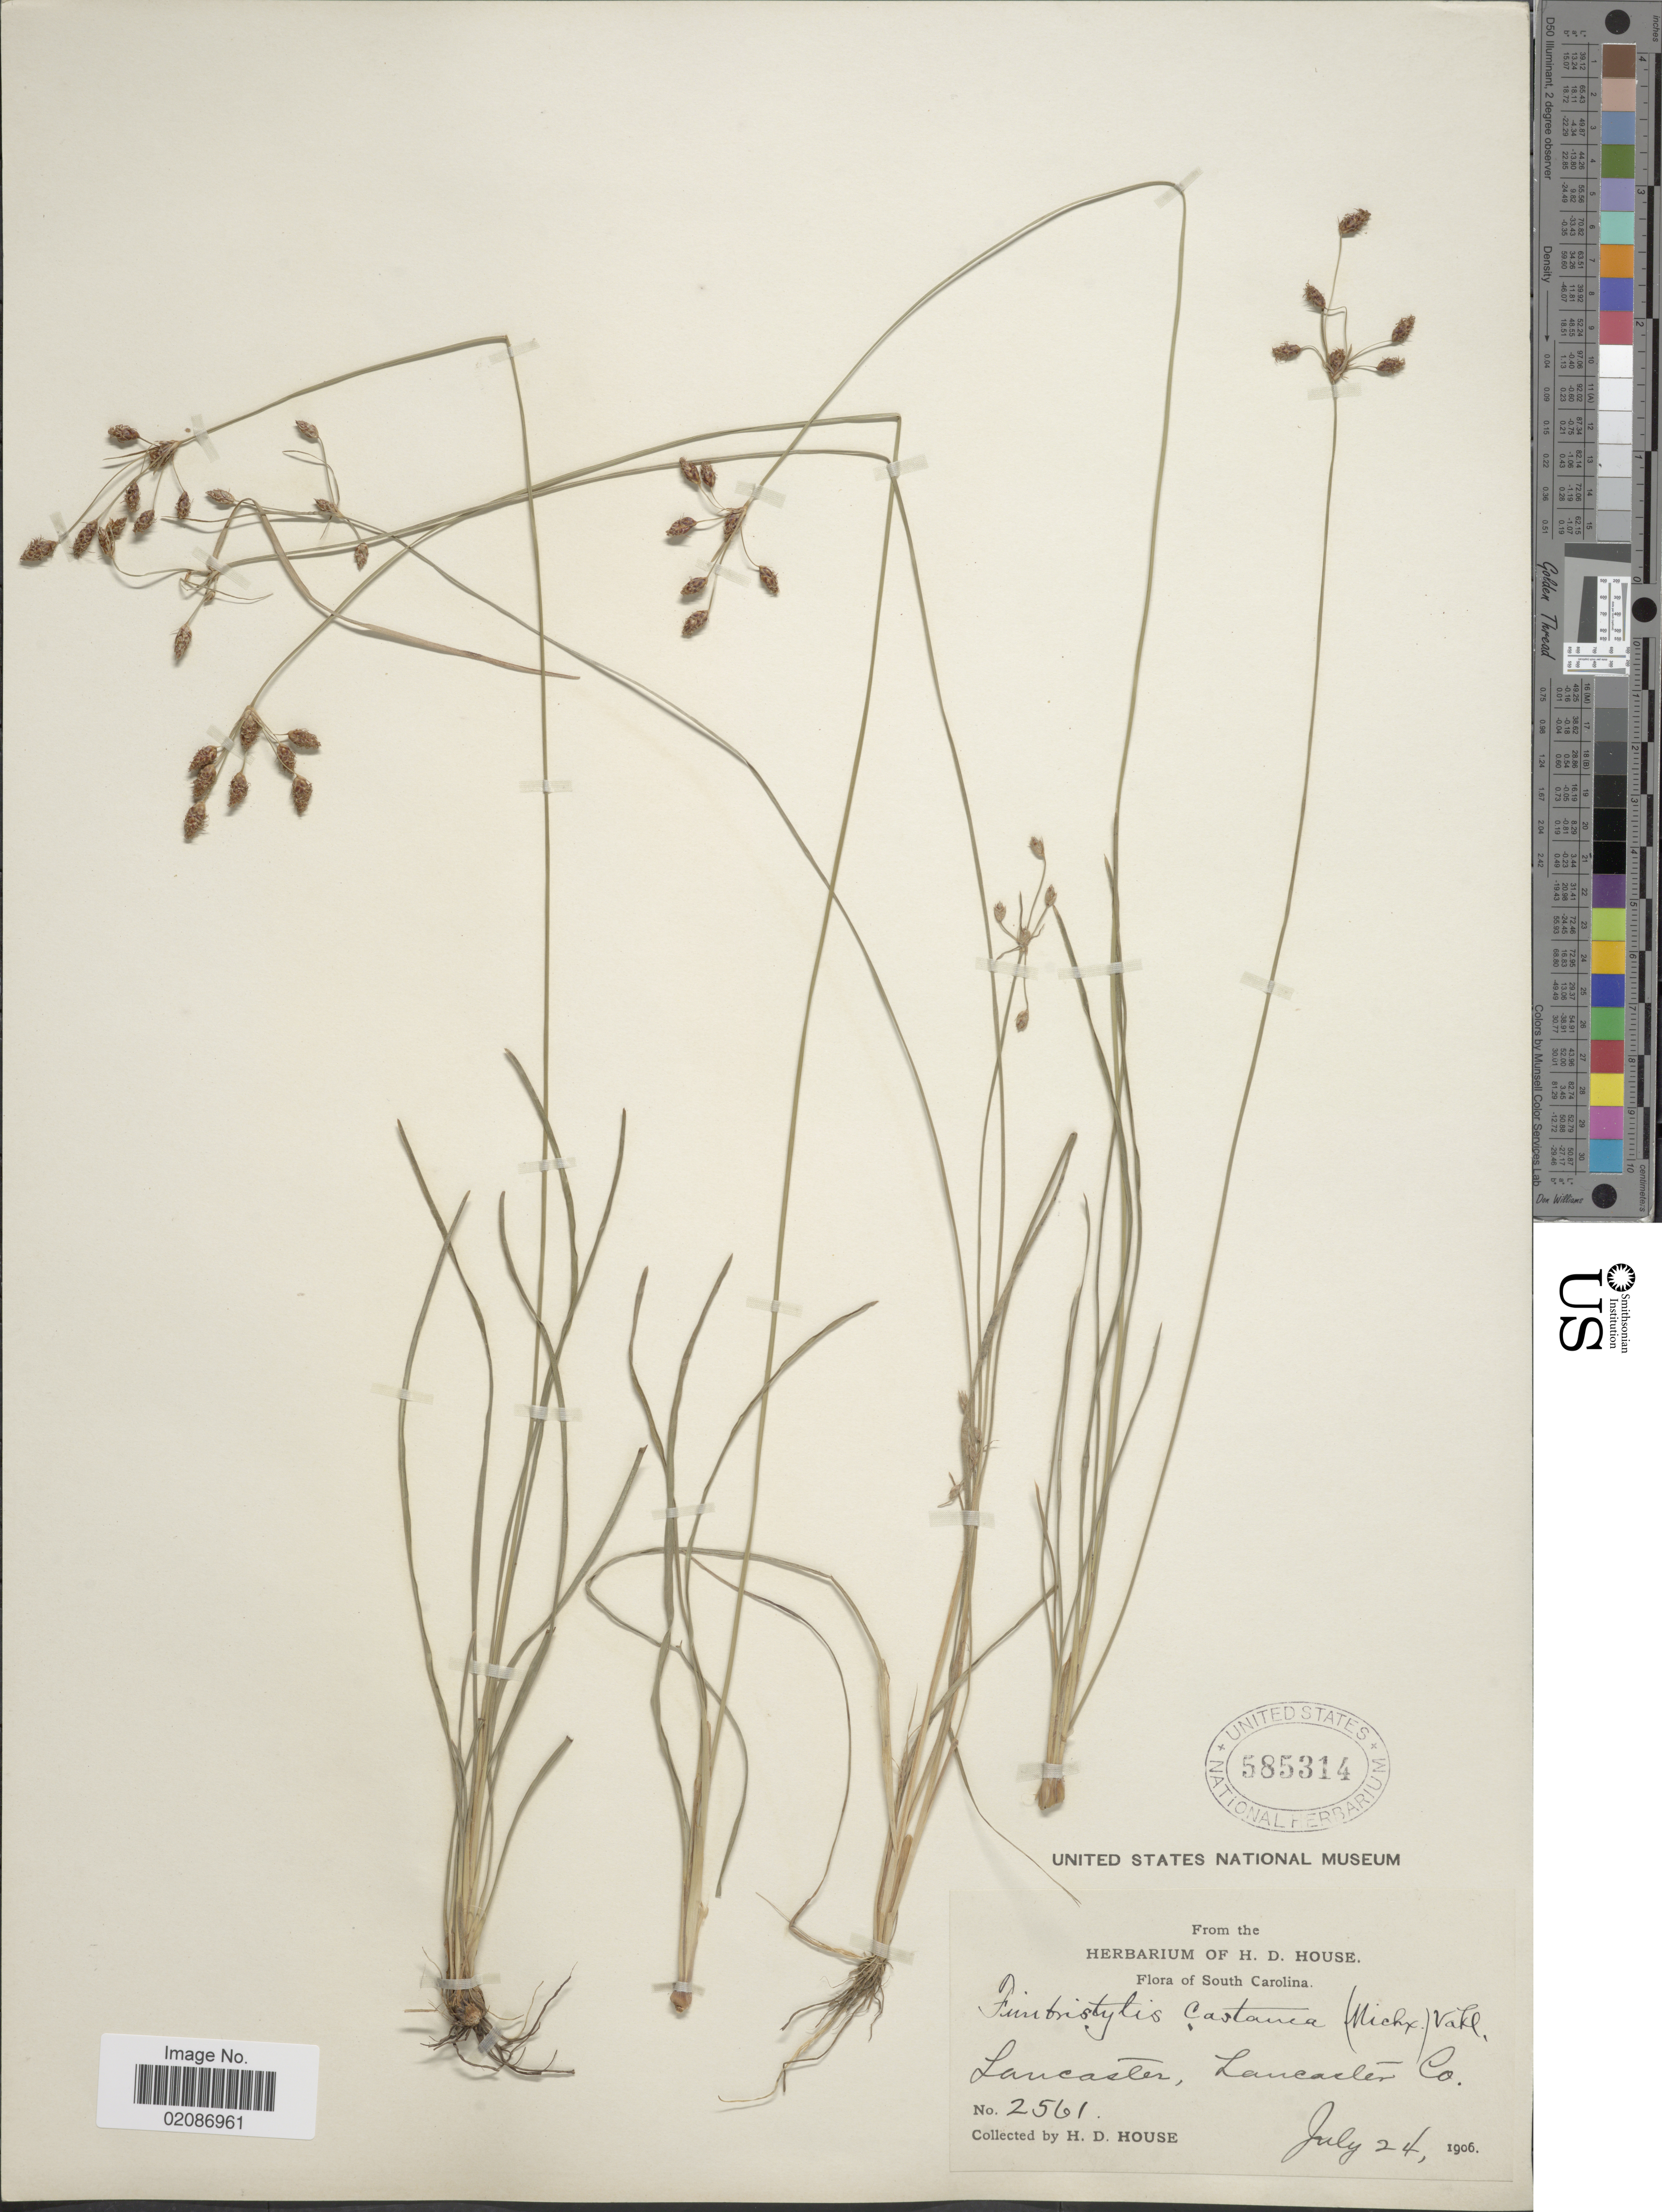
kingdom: Plantae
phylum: Tracheophyta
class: Liliopsida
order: Poales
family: Cyperaceae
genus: Fimbristylis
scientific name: Fimbristylis castanea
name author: (Michx.) Vahl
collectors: H. D. House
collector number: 2561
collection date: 1906-07-24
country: United States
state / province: South Carolina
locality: Lancaster, Lancaster Co.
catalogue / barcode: US 585314